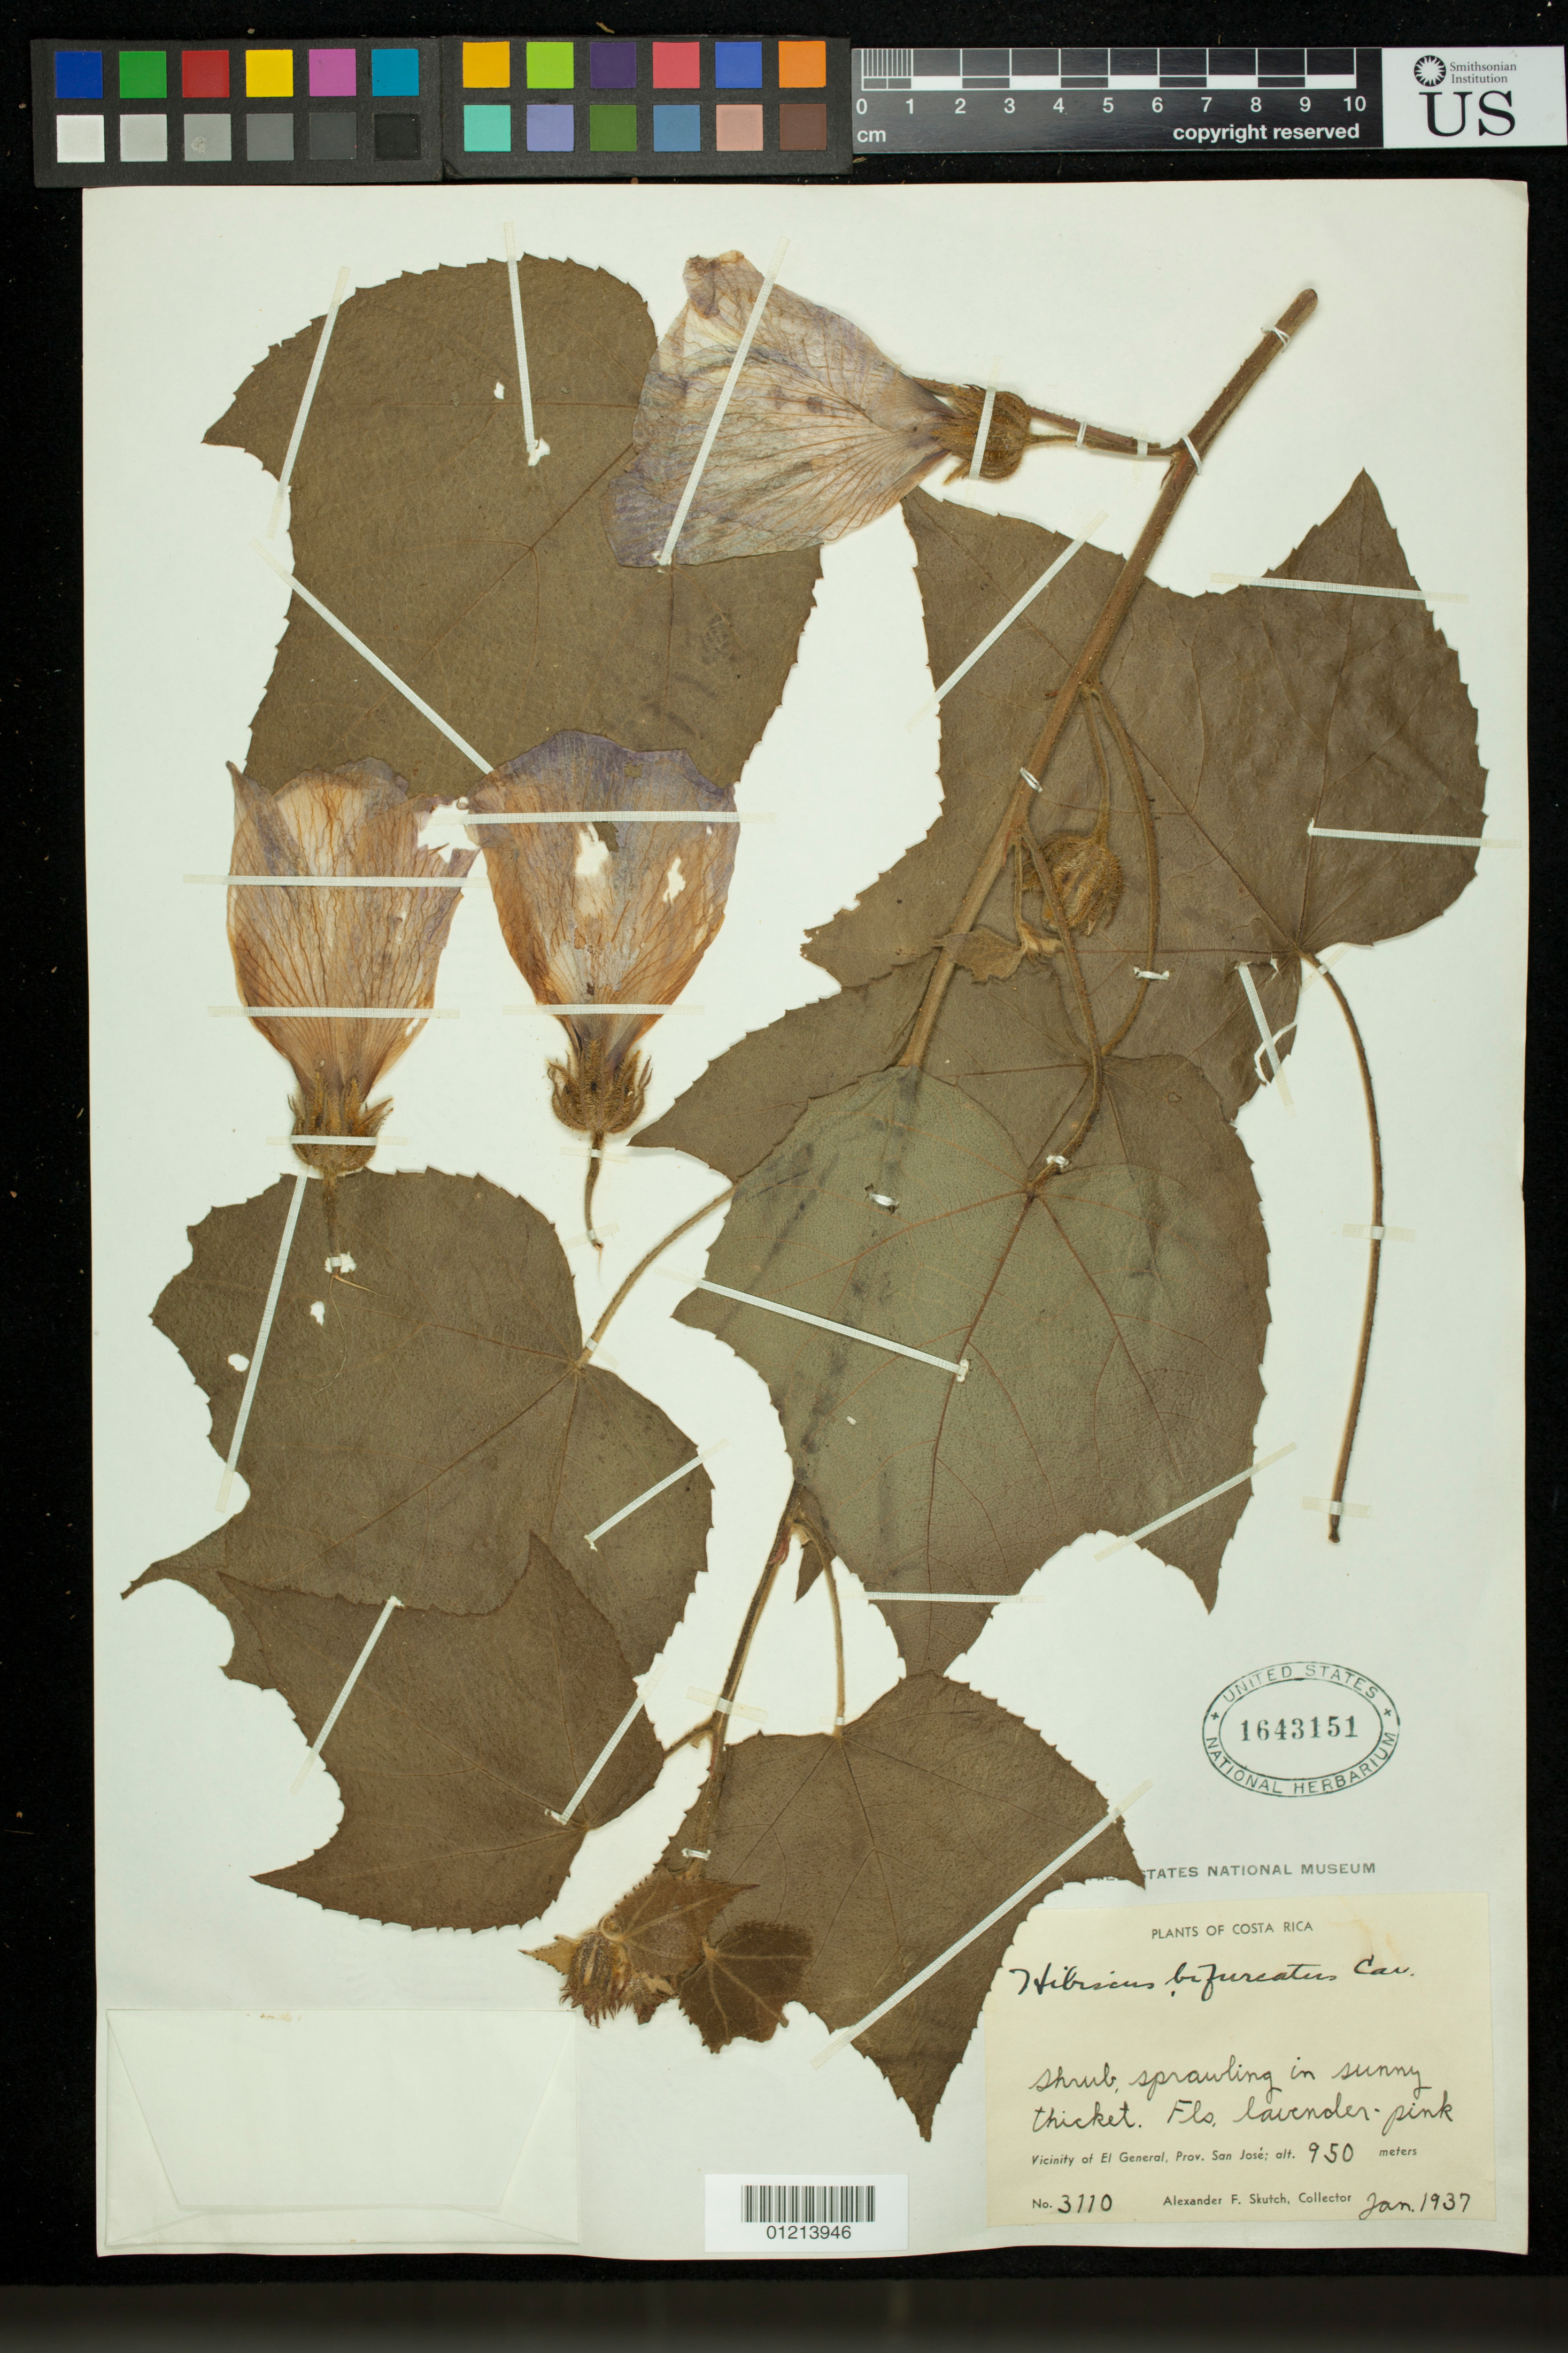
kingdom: Plantae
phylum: Tracheophyta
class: Magnoliopsida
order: Malvales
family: Malvaceae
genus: Sabdariffa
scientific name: Sabdariffa bifurcata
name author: (Cav.) M.C. Duarte & V.N.Yoshikawa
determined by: Dorr, Laurence J., Curator (BOT), Smithsonian Institution - National Museum of Natural History (UNITED STATES)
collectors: A. F. Skutch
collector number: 3110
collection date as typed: Jan 1937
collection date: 1937-01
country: Costa Rica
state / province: San José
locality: Vicinity of El General, Prov. San Jose.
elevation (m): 950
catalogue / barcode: US 1643151